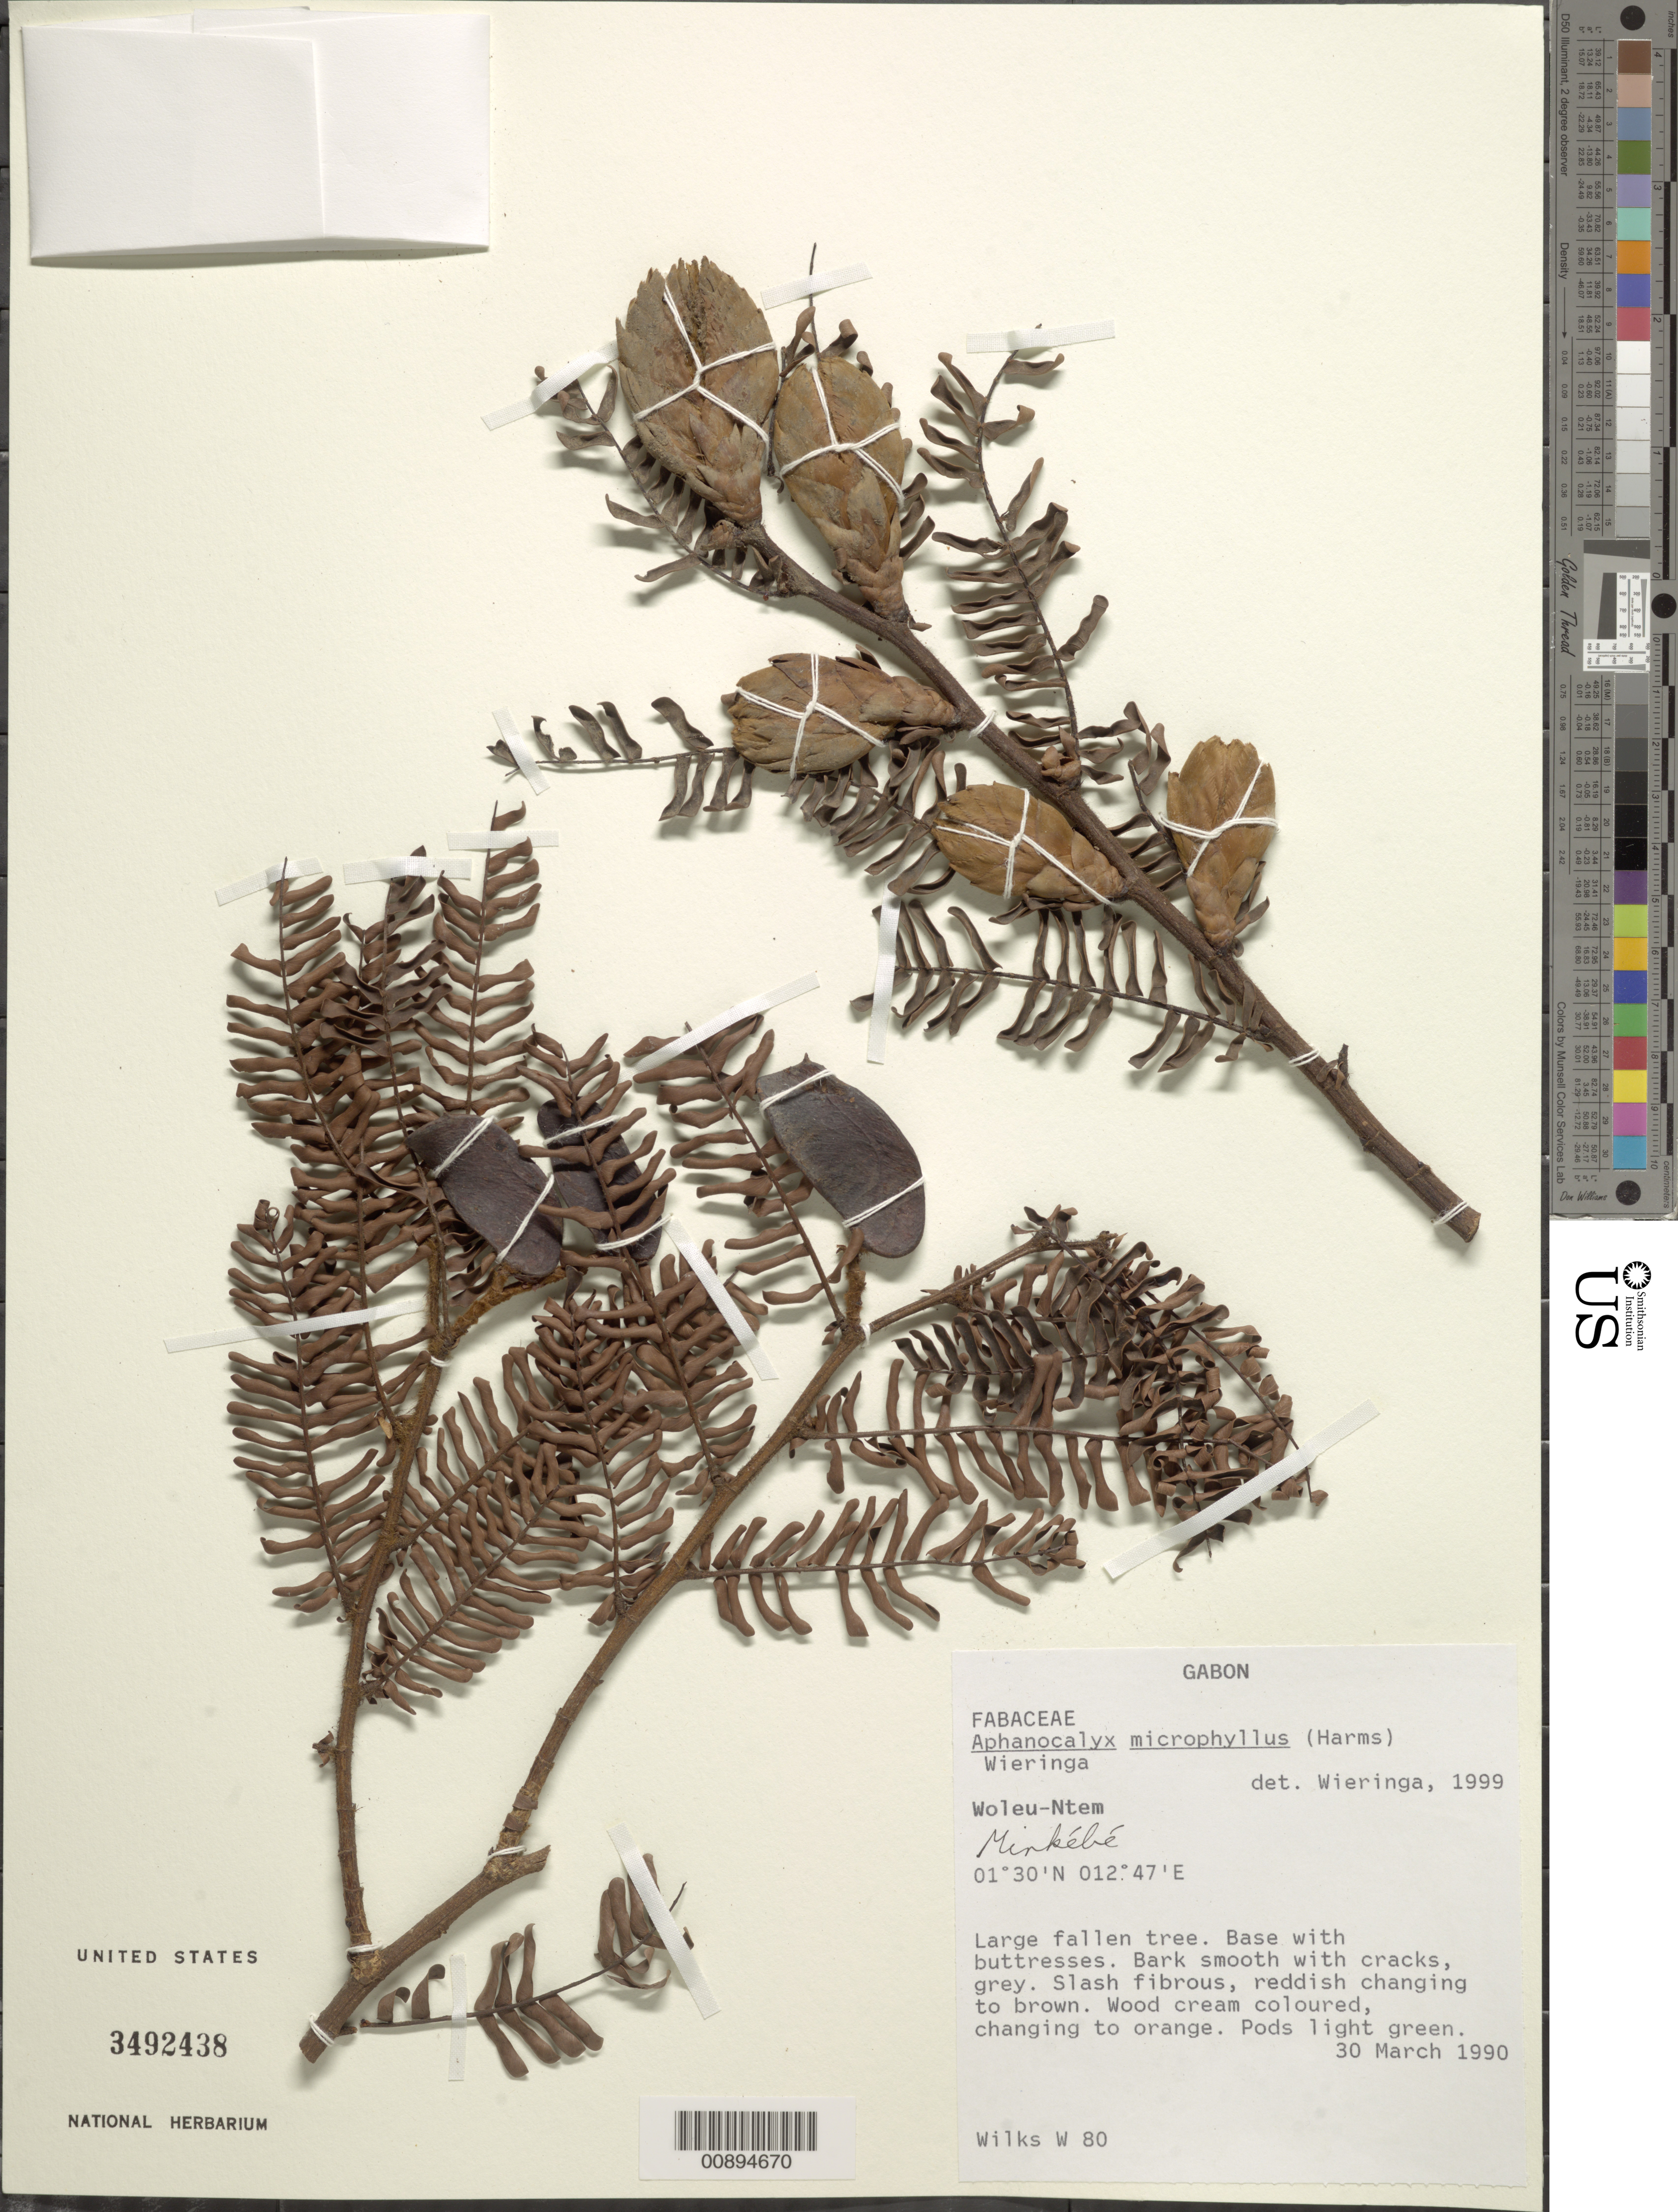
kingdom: Plantae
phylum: Tracheophyta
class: Magnoliopsida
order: Fabales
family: Fabaceae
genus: Aphanocalyx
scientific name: Aphanocalyx microphyllus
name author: (Harms) Wieringa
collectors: W. Wilks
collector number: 3163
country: Gabon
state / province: Woleu-Ntem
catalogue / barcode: US 2590687